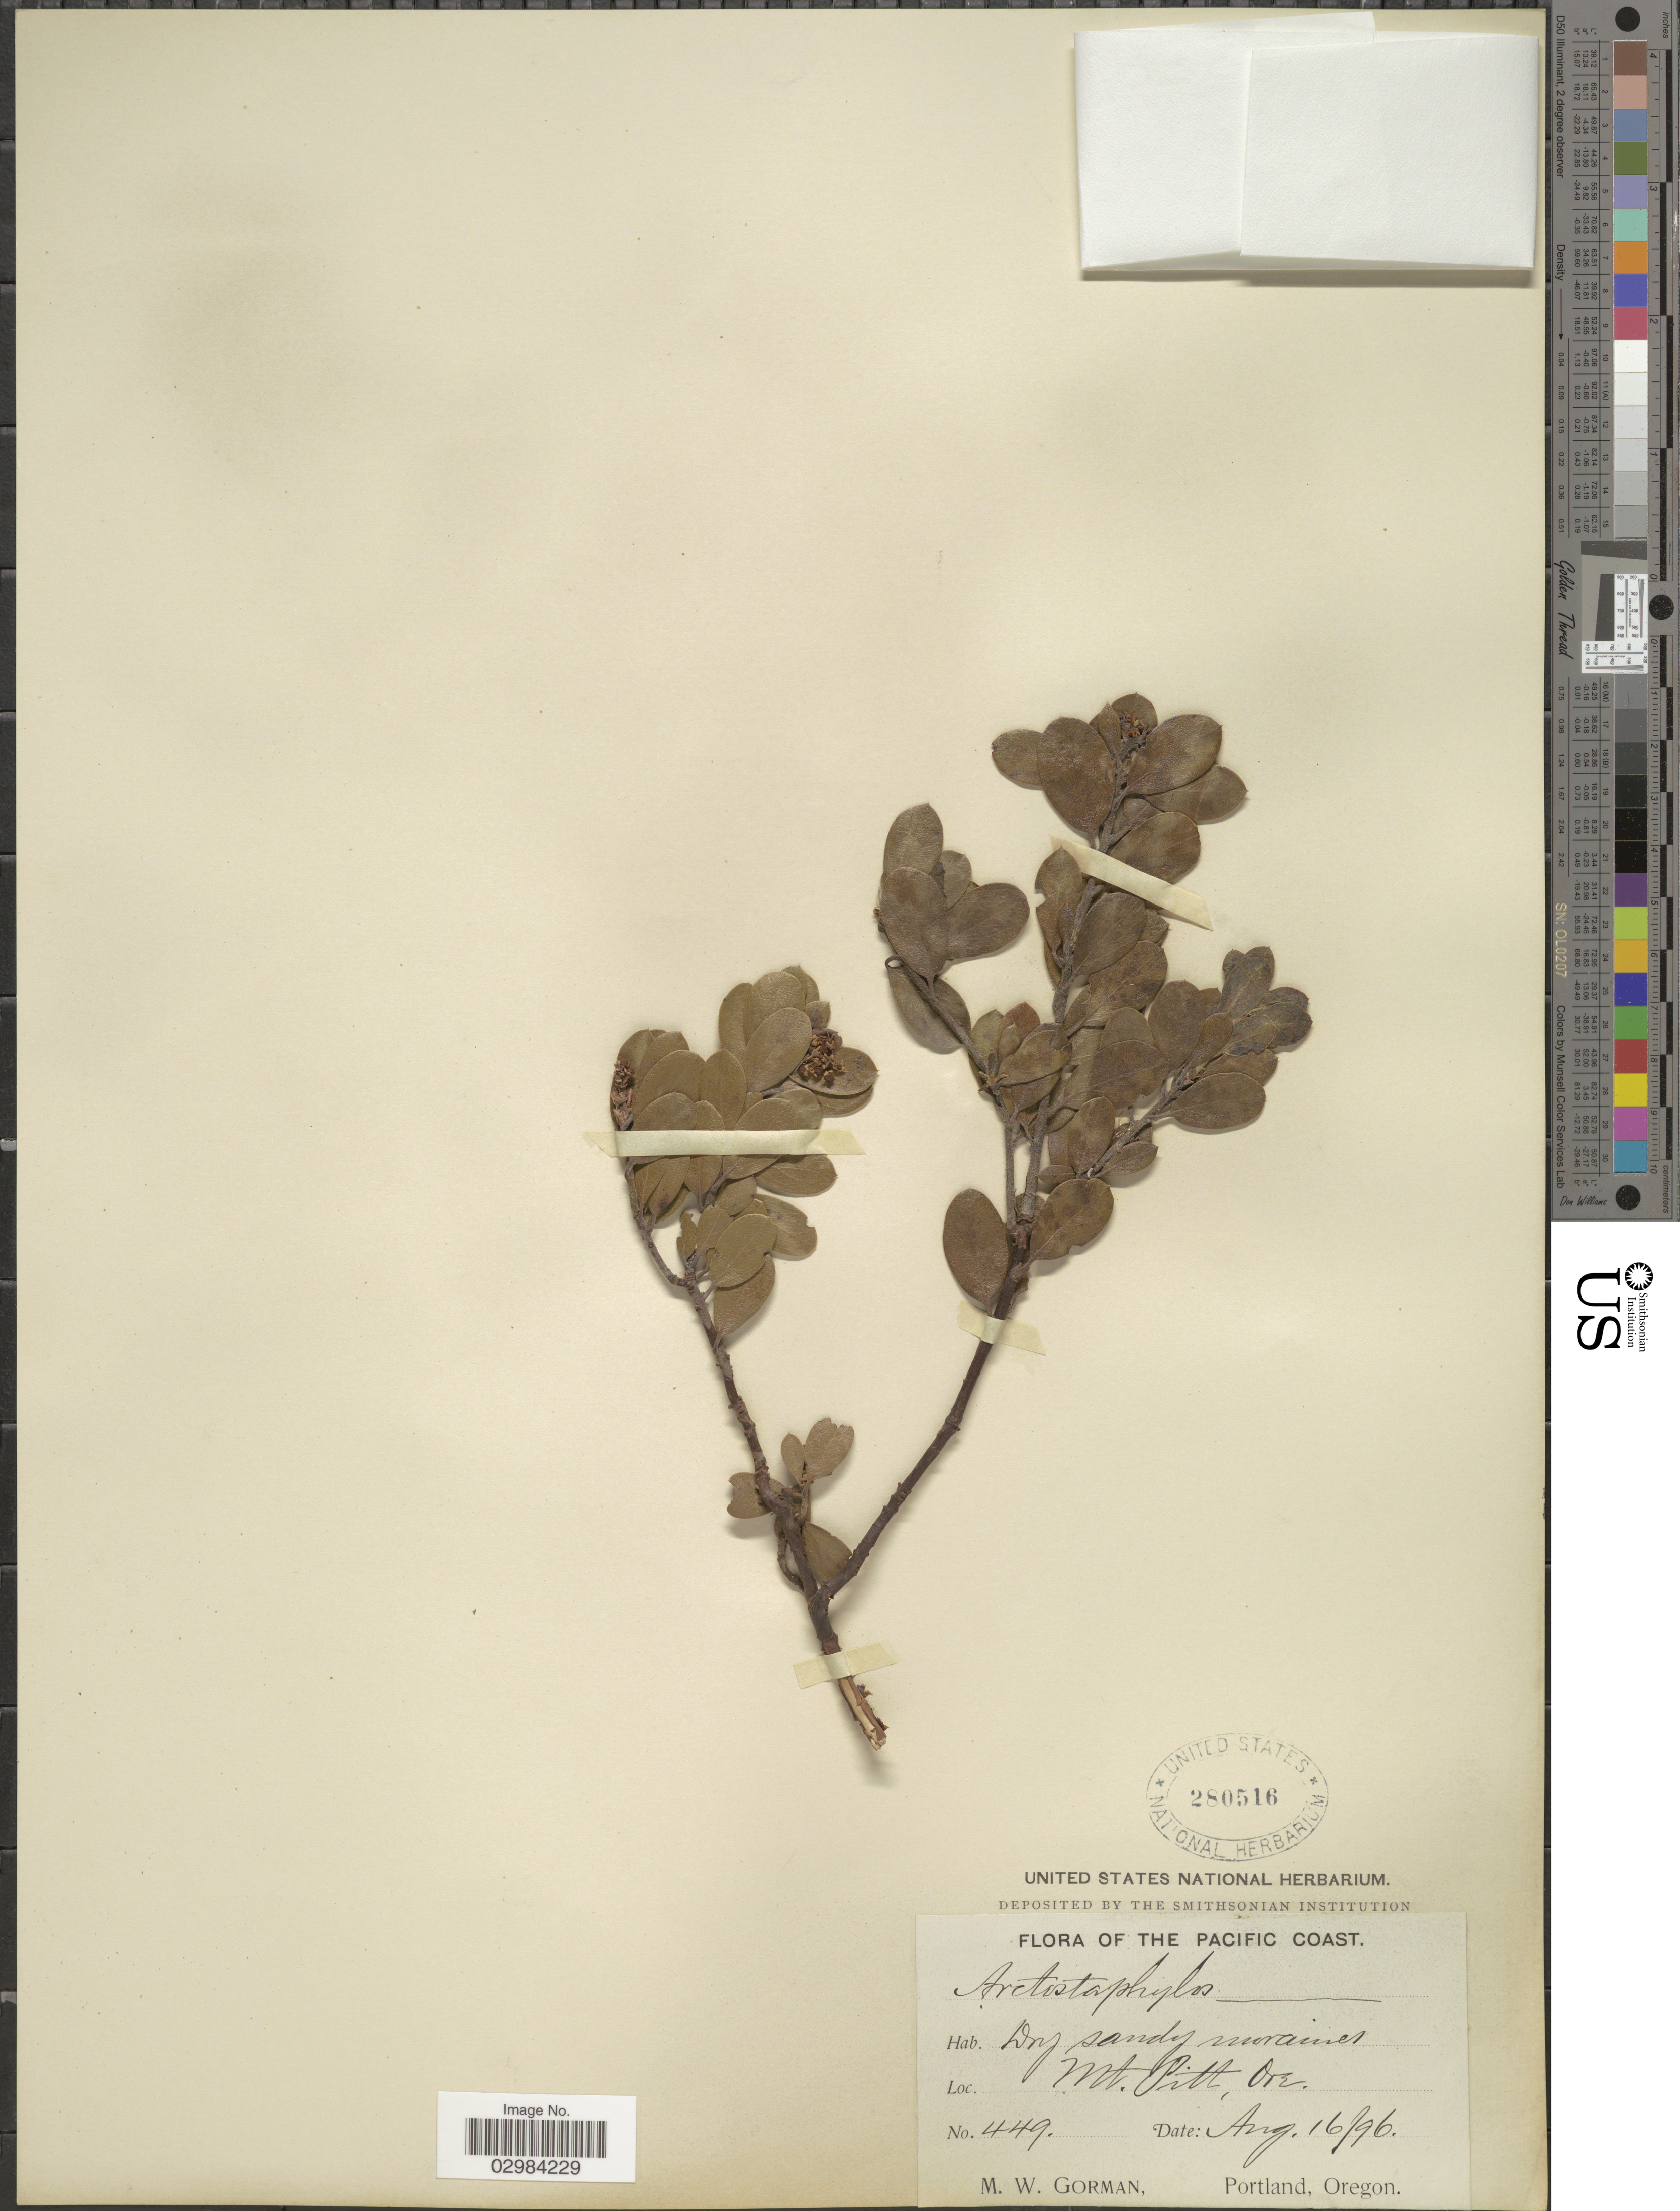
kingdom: Plantae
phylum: Tracheophyta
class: Magnoliopsida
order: Ericales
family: Ericaceae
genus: Arctostaphylos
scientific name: Arctostaphylos nevadensis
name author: A. Gray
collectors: M. W. Gorman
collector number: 449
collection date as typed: Transcribed d/m/y: 16/8/96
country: United States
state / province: Oregon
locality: The Pacific Coast, Mt. Pitt.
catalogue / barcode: US 280516